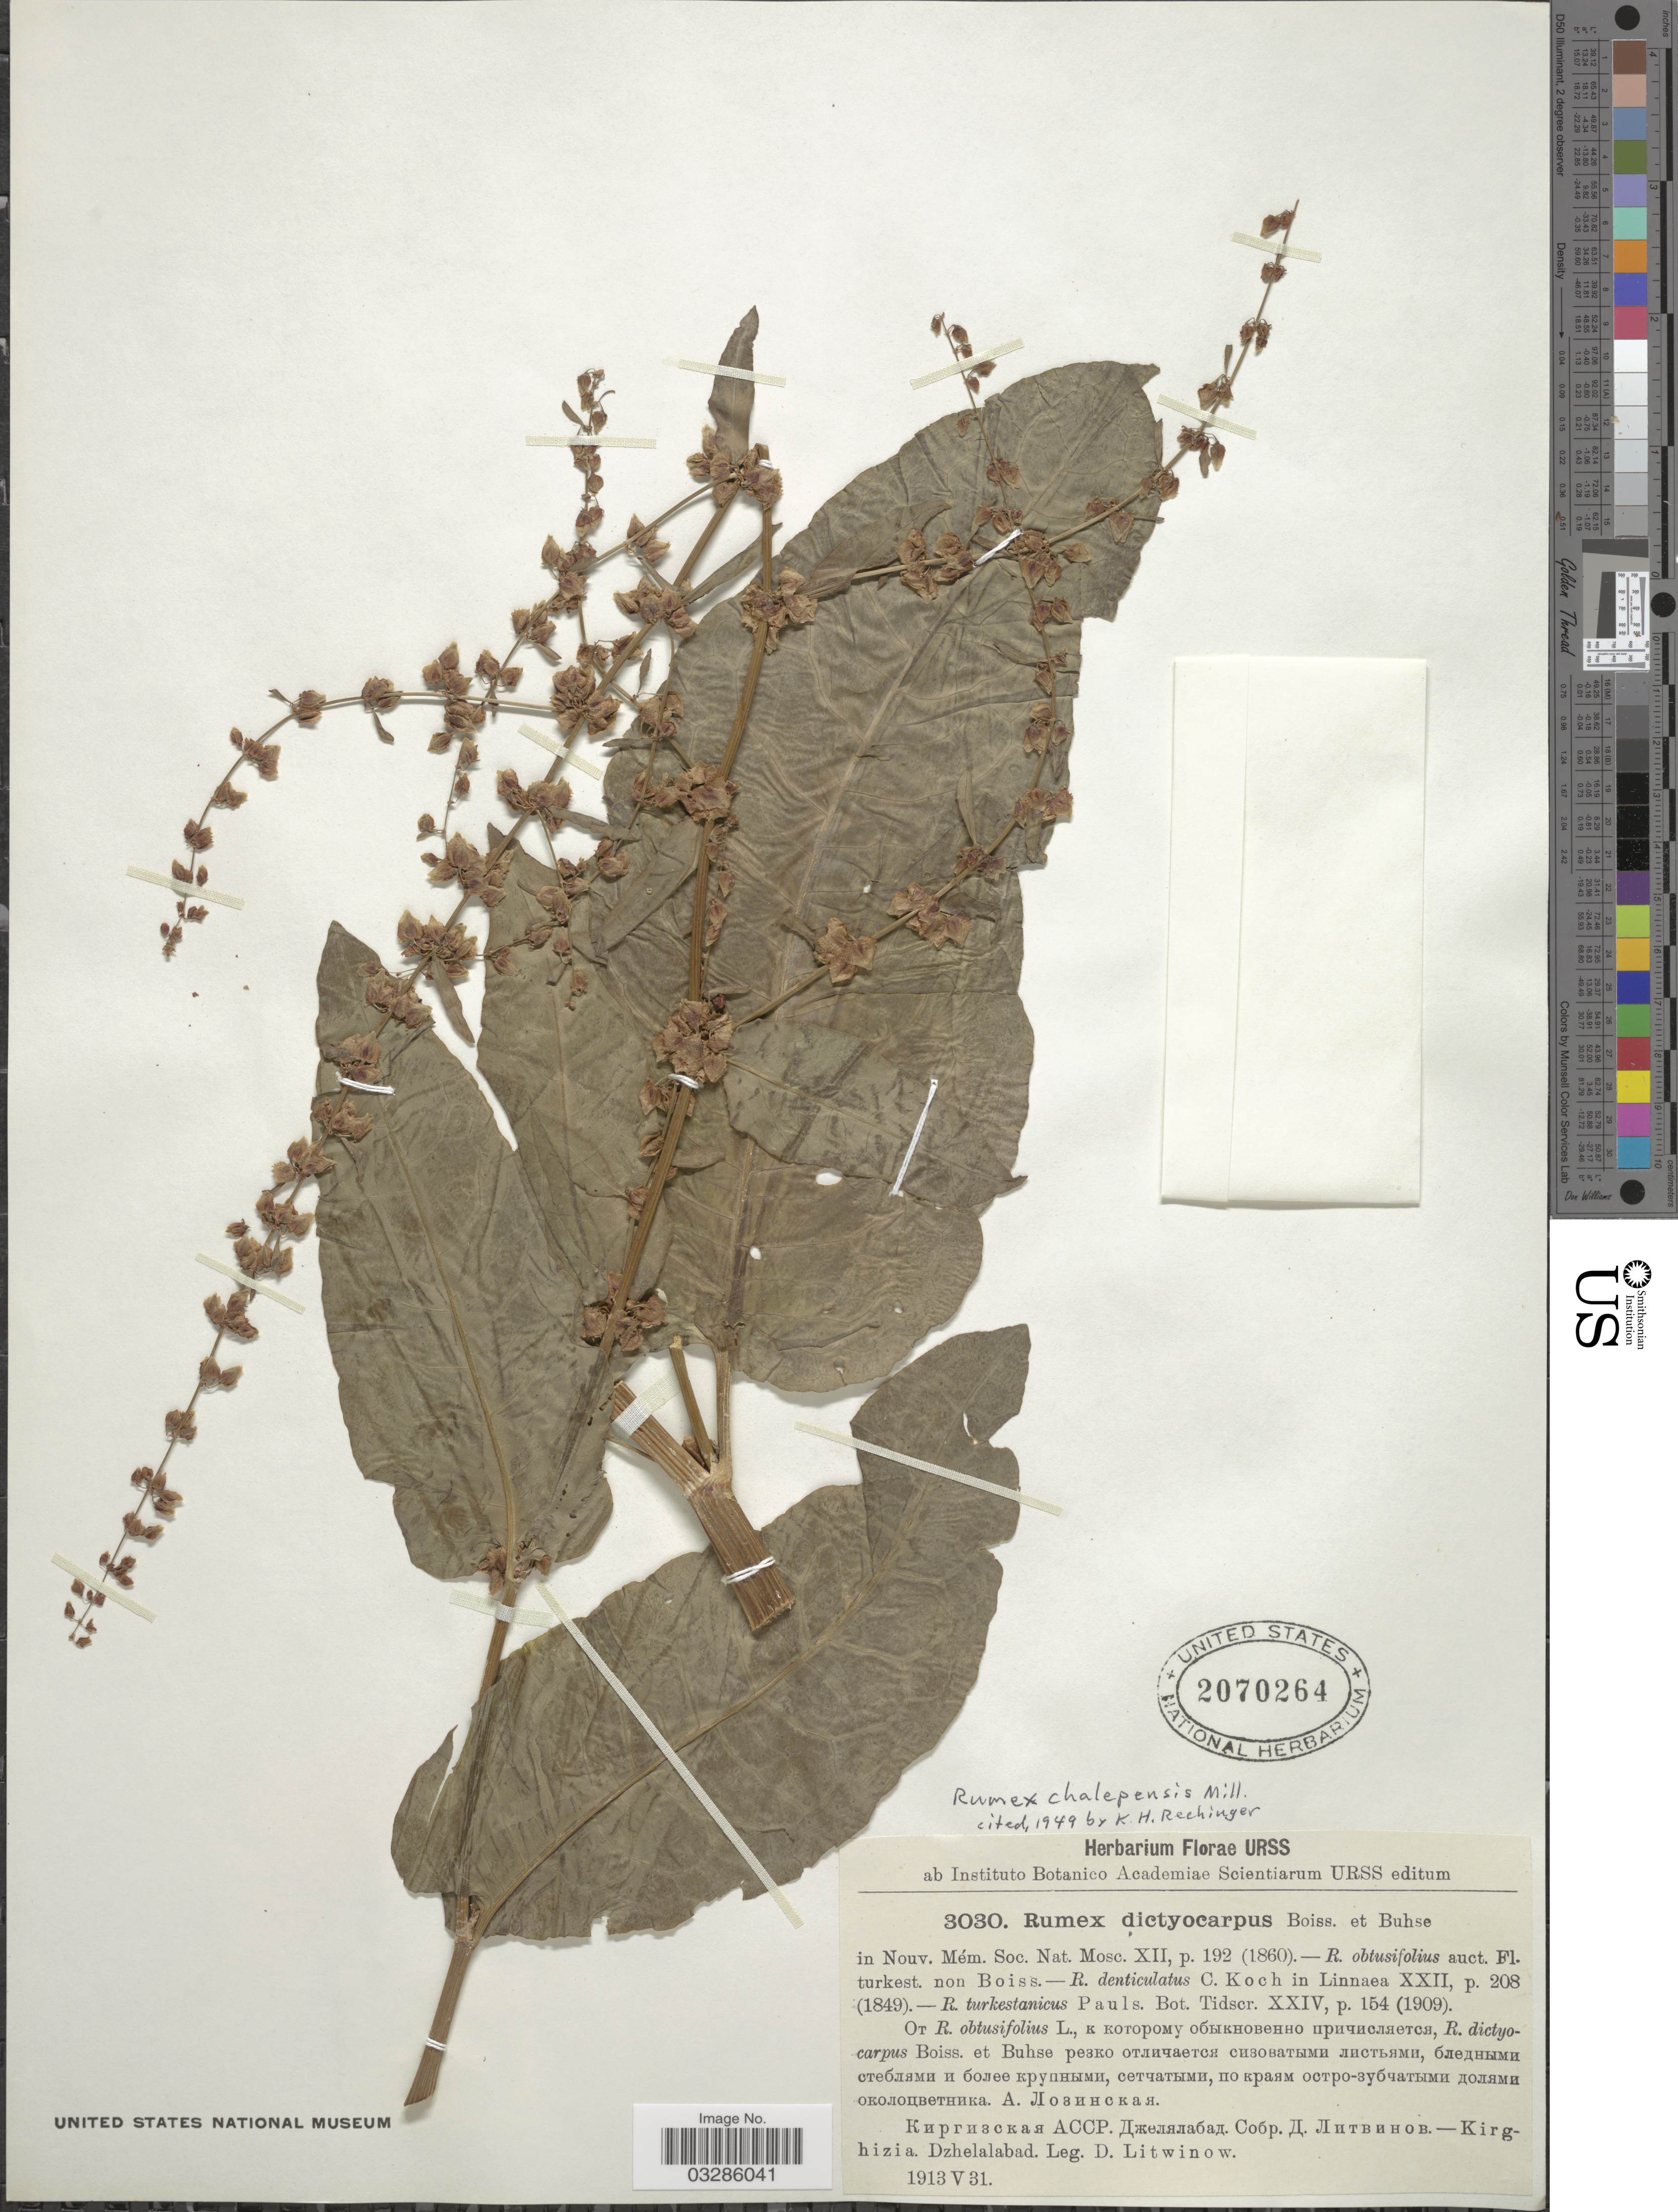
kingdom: Plantae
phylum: Tracheophyta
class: Magnoliopsida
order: Caryophyllales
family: Polygonaceae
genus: Rumex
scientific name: Rumex chalepensis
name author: Mill.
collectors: D. Litwinow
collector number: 3030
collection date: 1913-05-31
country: Kyrgyzstan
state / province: Jalal-Abad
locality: X - Kirghizia. Dzhelalabad.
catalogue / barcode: US 2070264